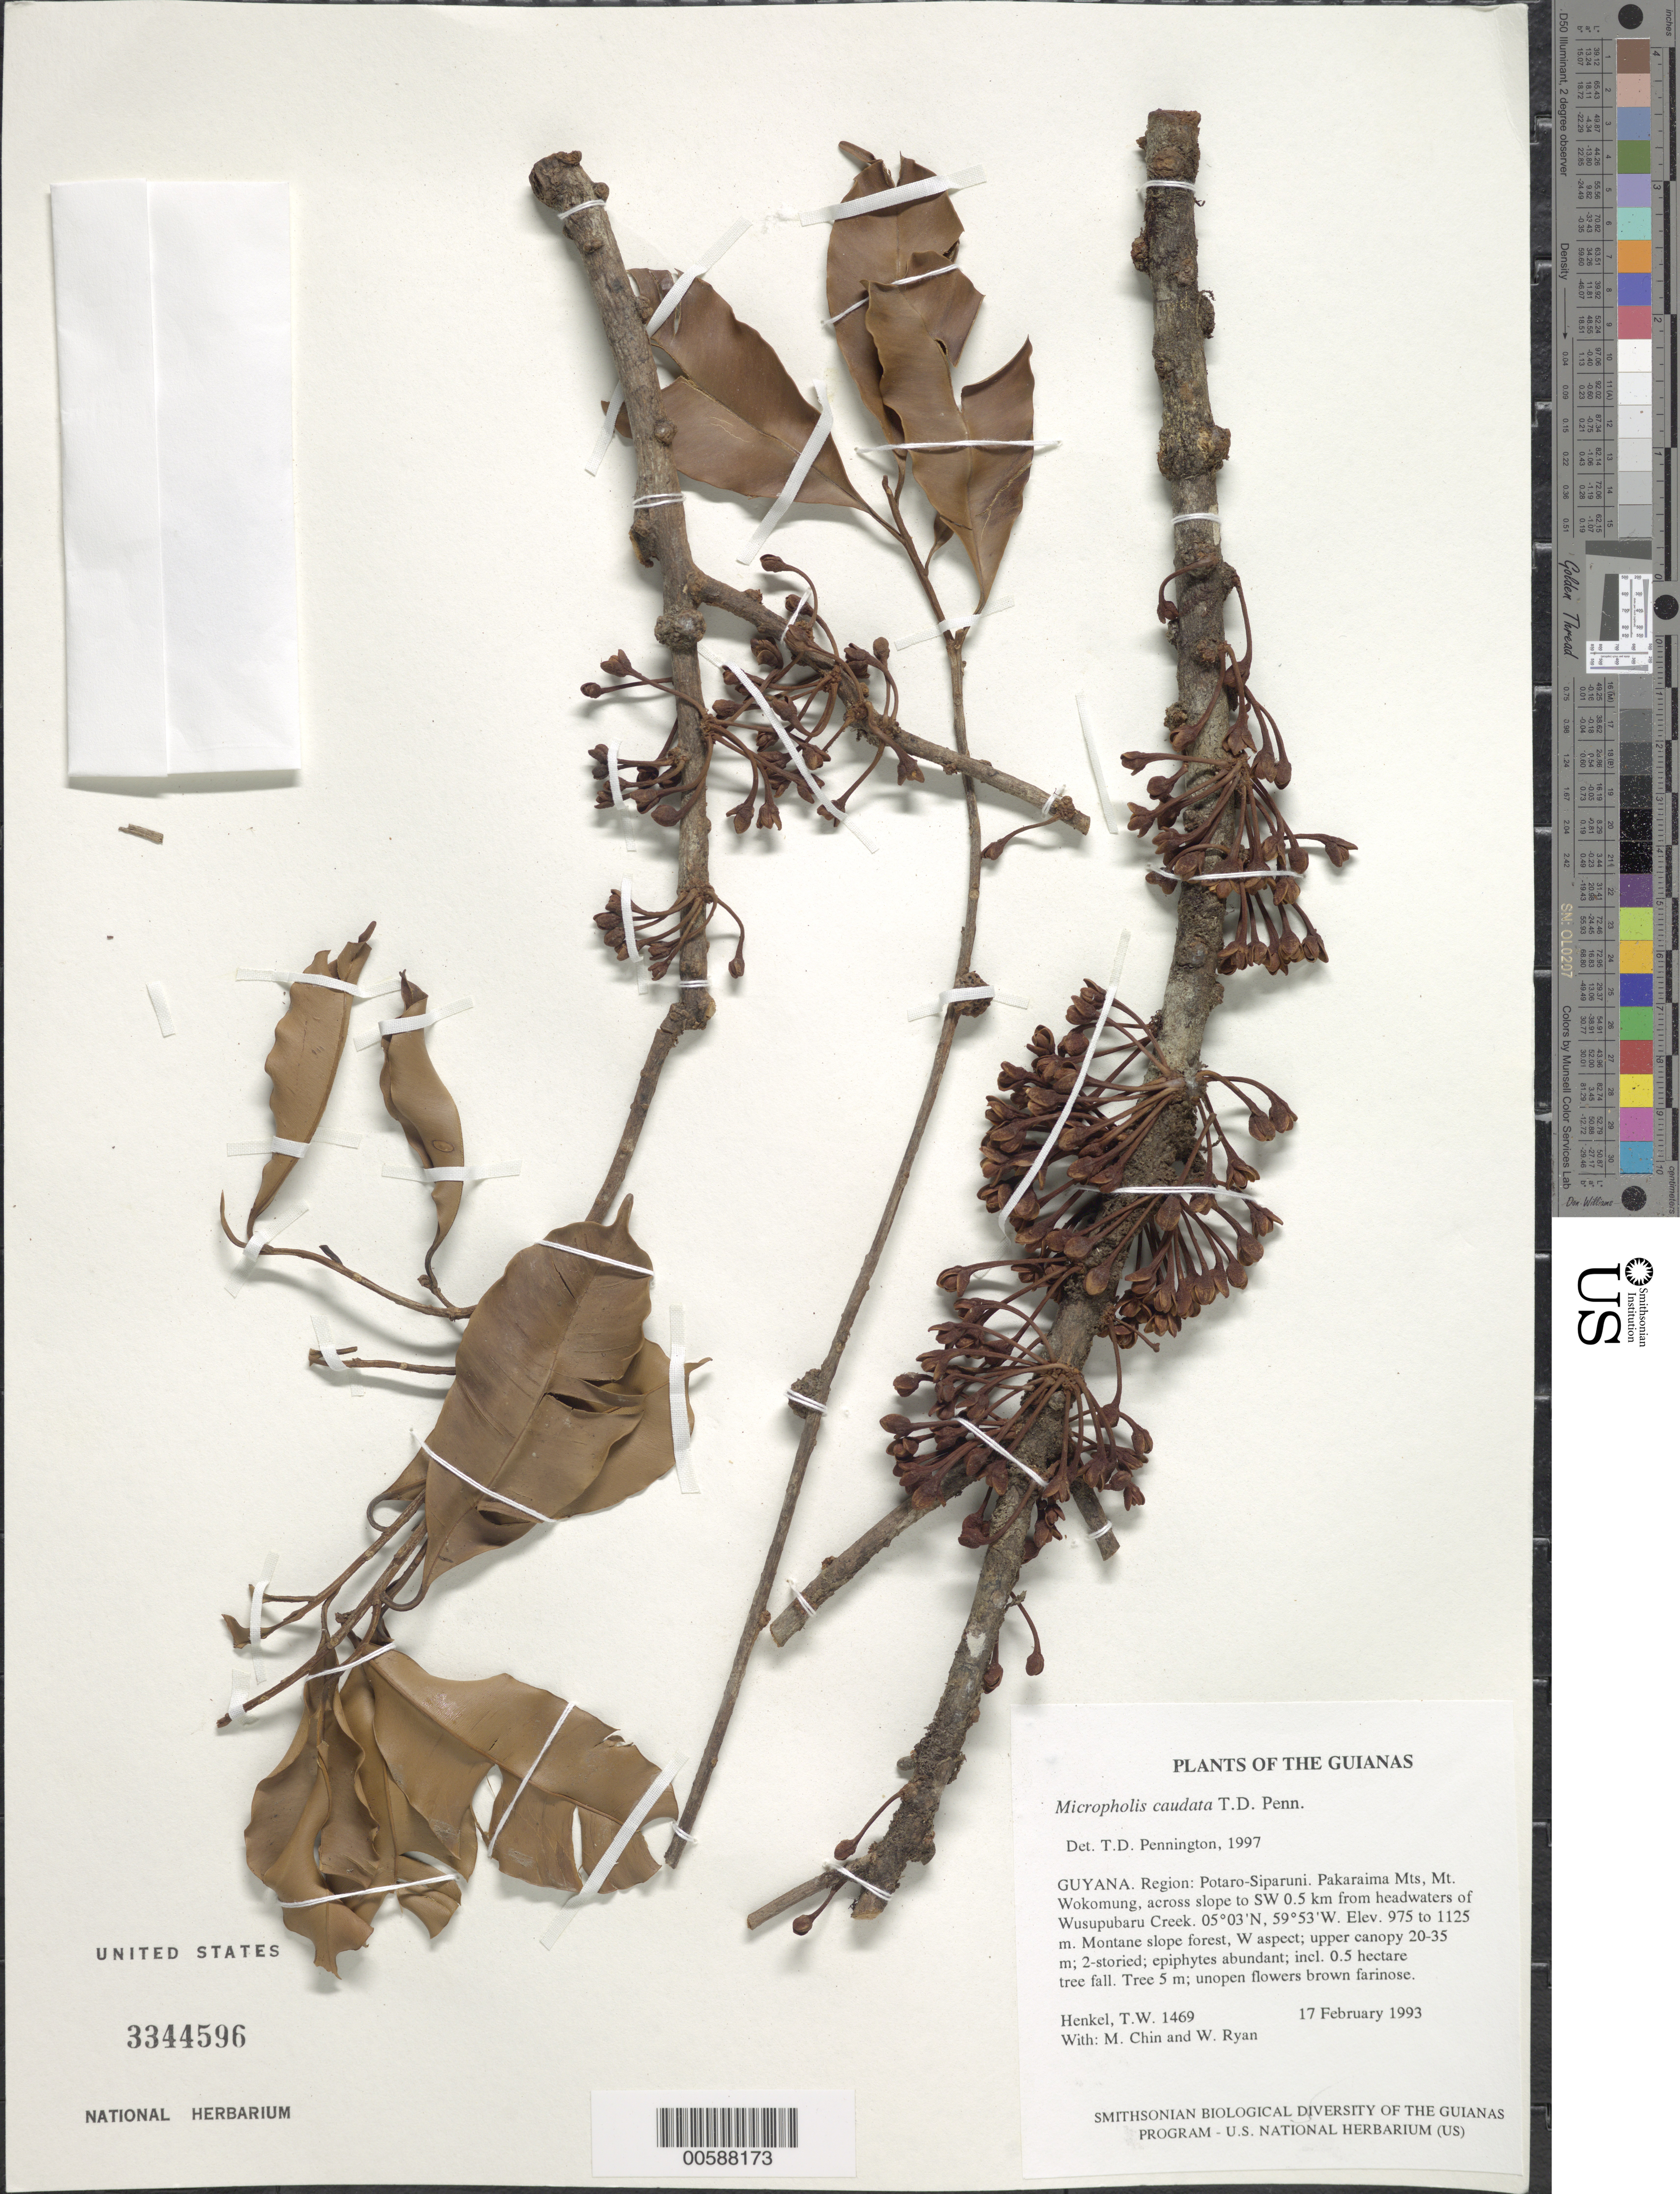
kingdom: Plantae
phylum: Tracheophyta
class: Magnoliopsida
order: Ericales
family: Sapotaceae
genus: Micropholis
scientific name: Micropholis caudata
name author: T.D. Penn.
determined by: Pennington, T. D., (K)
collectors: T. Henkel, M. Chin & W. Ryan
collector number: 1469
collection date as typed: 17 February 1993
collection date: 1993-02-17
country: Guyana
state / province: Potaro-Siparuni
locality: Pakaraima Mts, Mt. Wokomung, across slope to SW 0.5 km from headwaters of Wusupubaru Creek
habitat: Montane slope forest, W aspect; upper canopy 20-35 m; 2-storied; epiphytes abundant; incl. 0.5 hectare tree fall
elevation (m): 975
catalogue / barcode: US 3344596